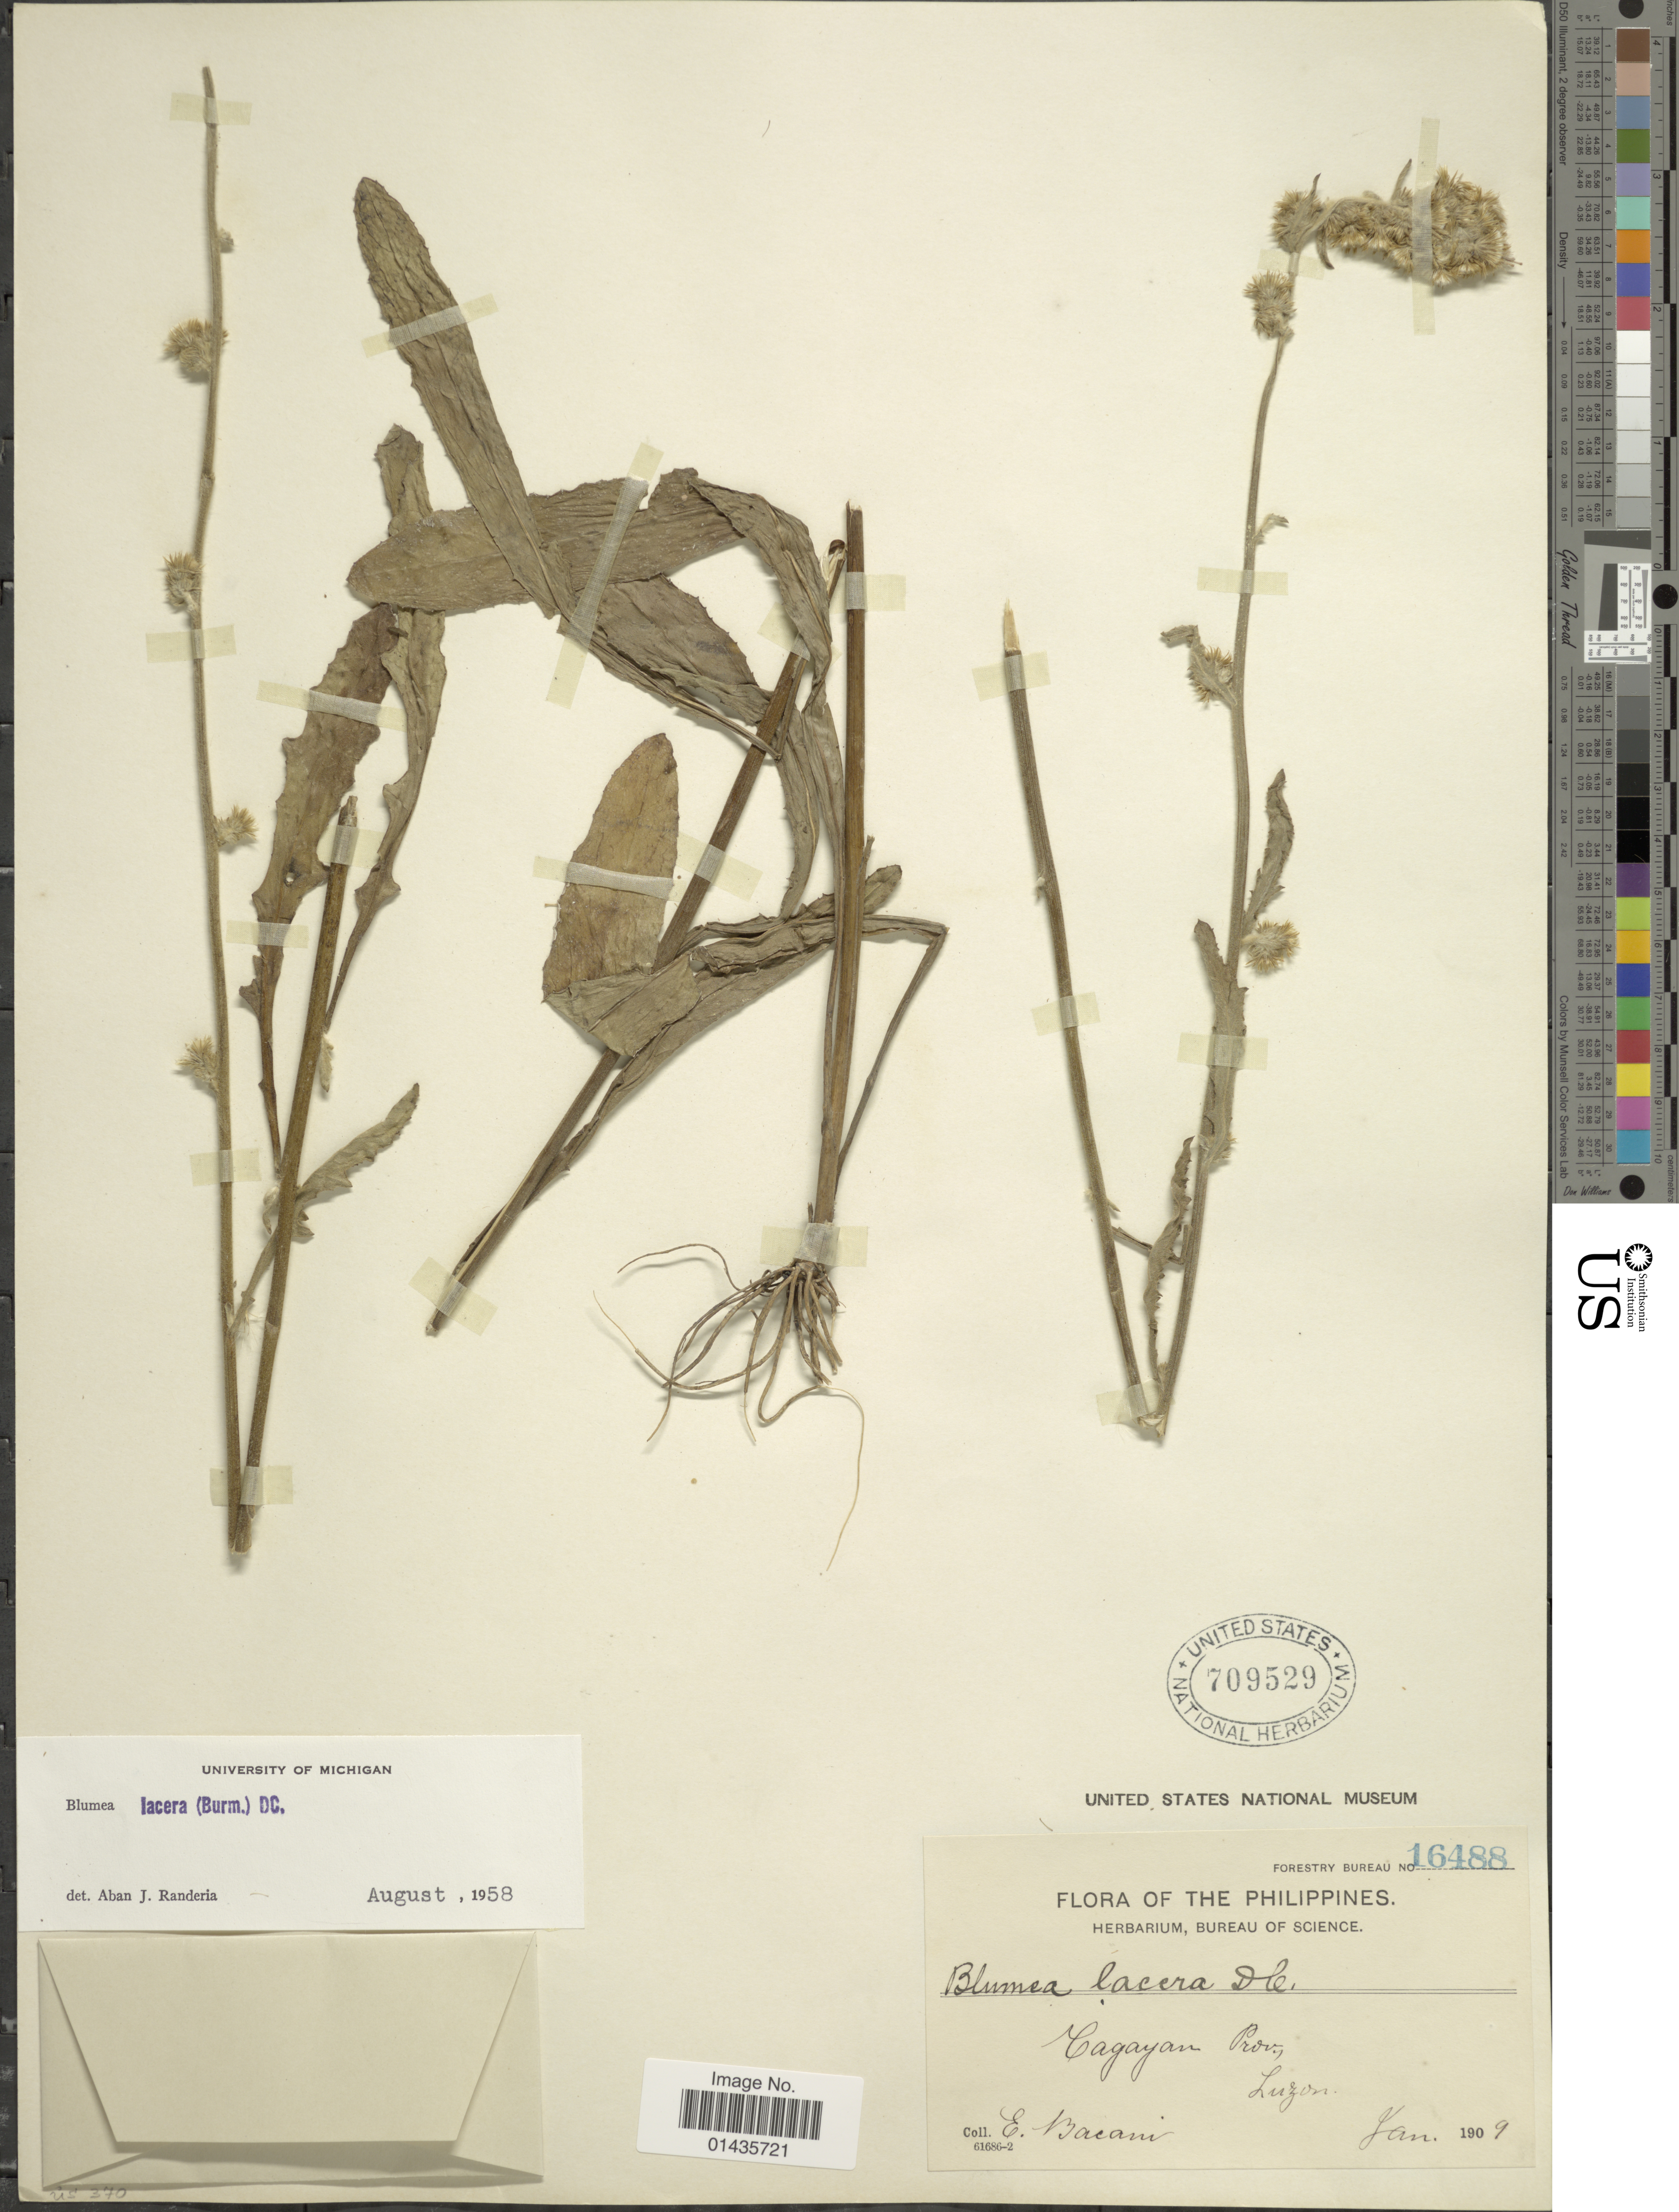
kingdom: Plantae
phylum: Tracheophyta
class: Magnoliopsida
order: Asterales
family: Asteraceae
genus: Blumea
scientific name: Blumea lacera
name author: (Roxb.) DC.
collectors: E. Bacani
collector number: Forestry Bureau 16488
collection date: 1909-01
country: Philippines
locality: Cagayan prov., Luzon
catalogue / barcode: US 709529